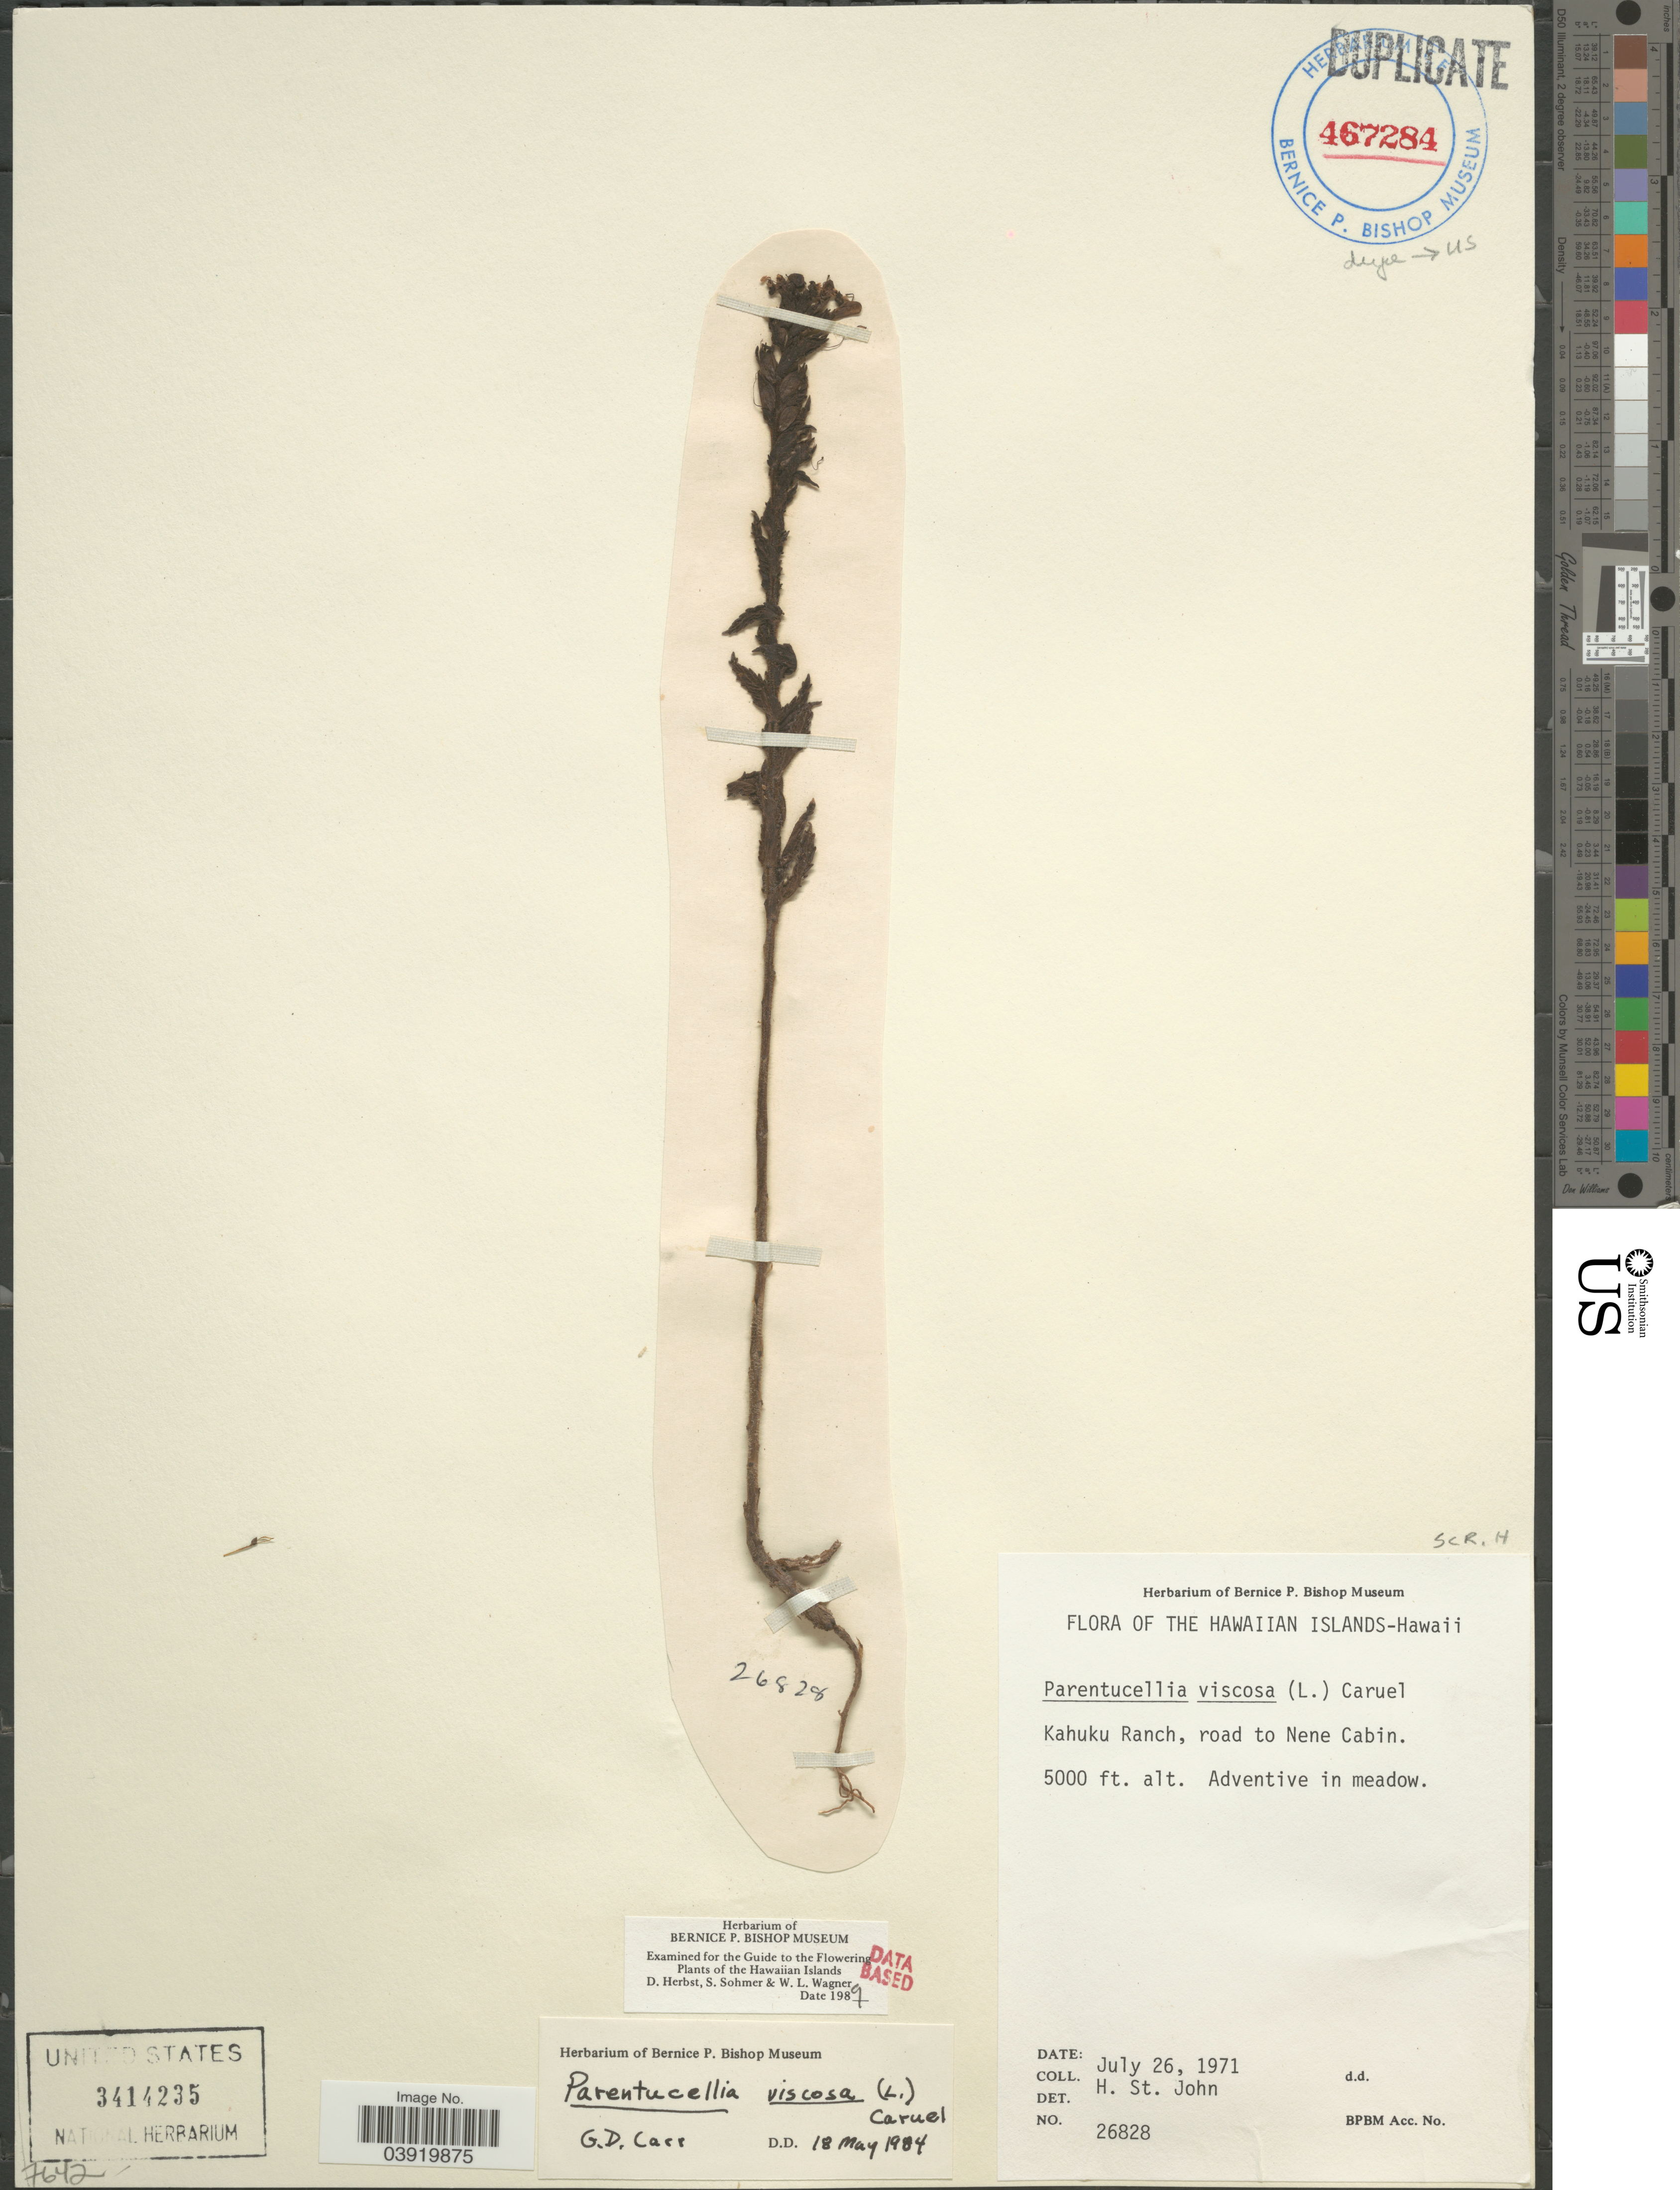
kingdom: Plantae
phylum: Tracheophyta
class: Magnoliopsida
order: Lamiales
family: Orobanchaceae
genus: Parentucellia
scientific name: Parentucellia viscosa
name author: (L.) Caruel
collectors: H. St. John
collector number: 26828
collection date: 1971-07-26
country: United States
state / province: Hawaii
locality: The Hawaiian Islands. Kahuku Ranch, road to Nene Cabin.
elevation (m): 1524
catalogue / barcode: US 3414235